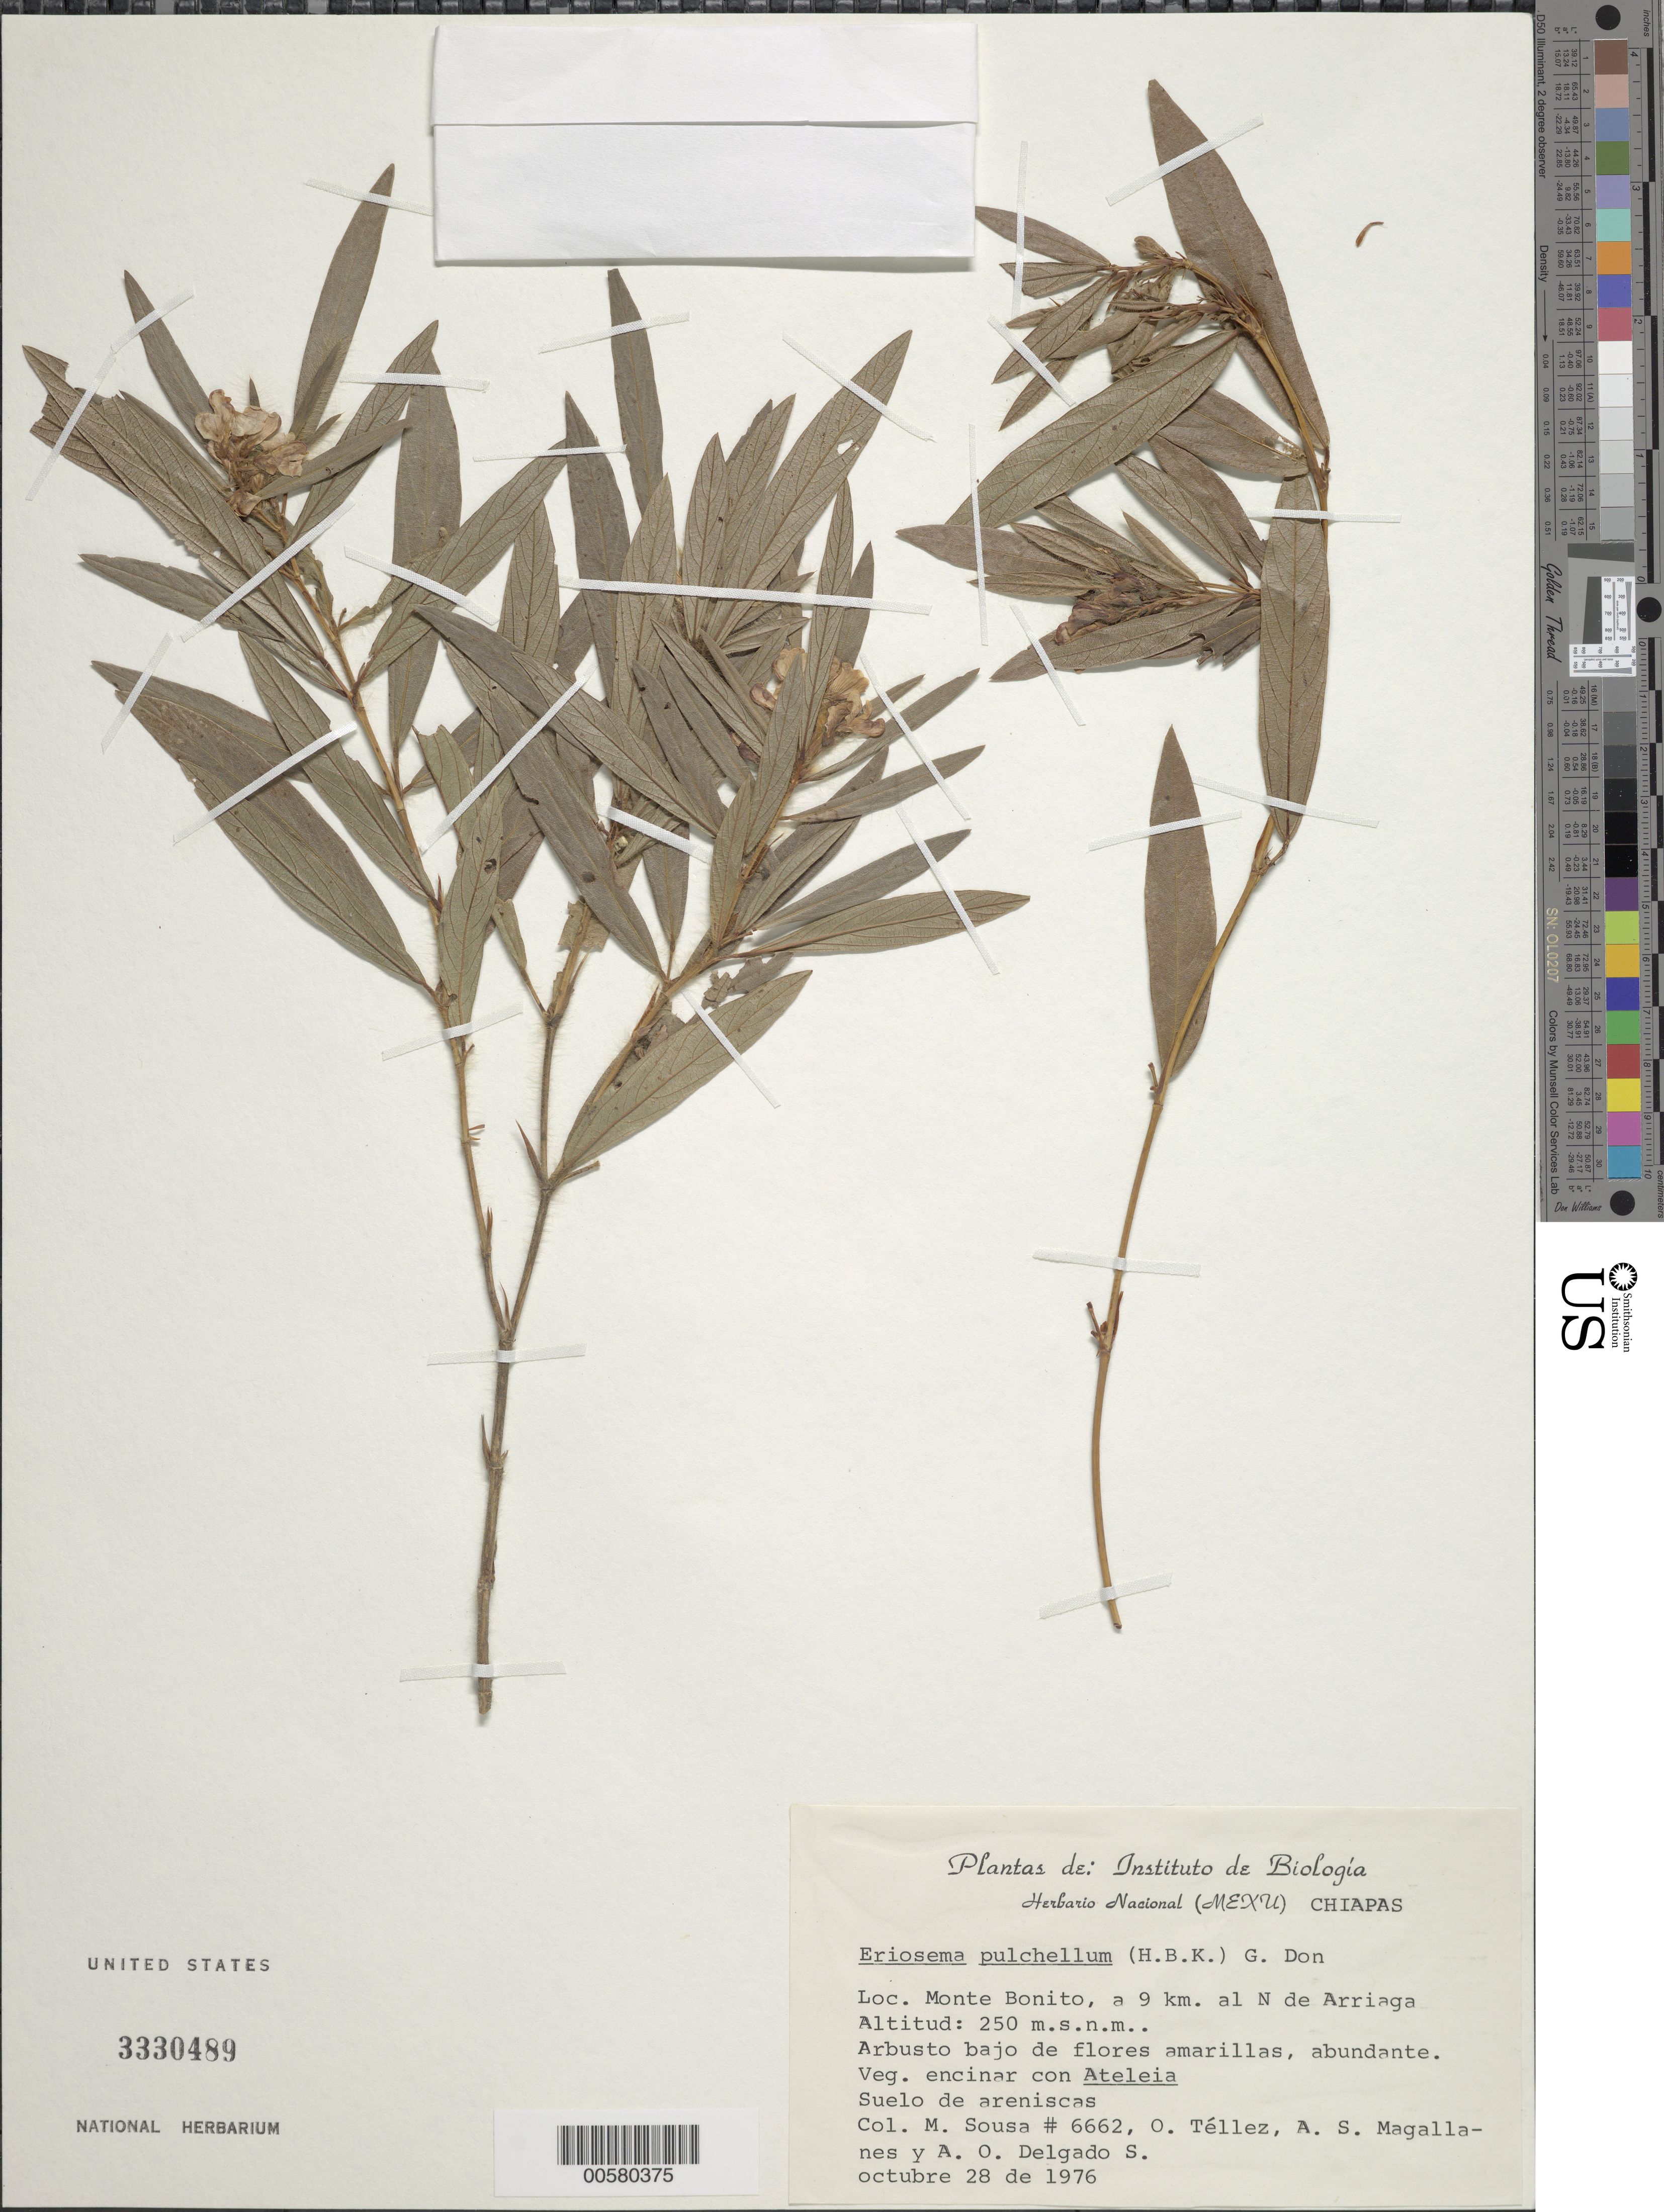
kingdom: Plantae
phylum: Tracheophyta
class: Magnoliopsida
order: Fabales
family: Fabaceae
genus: Eriosema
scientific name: Eriosema pulchellum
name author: (Kunth) G. Don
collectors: M. Sousa S., O. Téllez V., A. Magallanes & A. Delgado S.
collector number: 6662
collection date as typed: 28 Oct 1976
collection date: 1976-10-28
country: Mexico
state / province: Chiapas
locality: Monte Bonito, N of Arriaga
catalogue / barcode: US 3330489